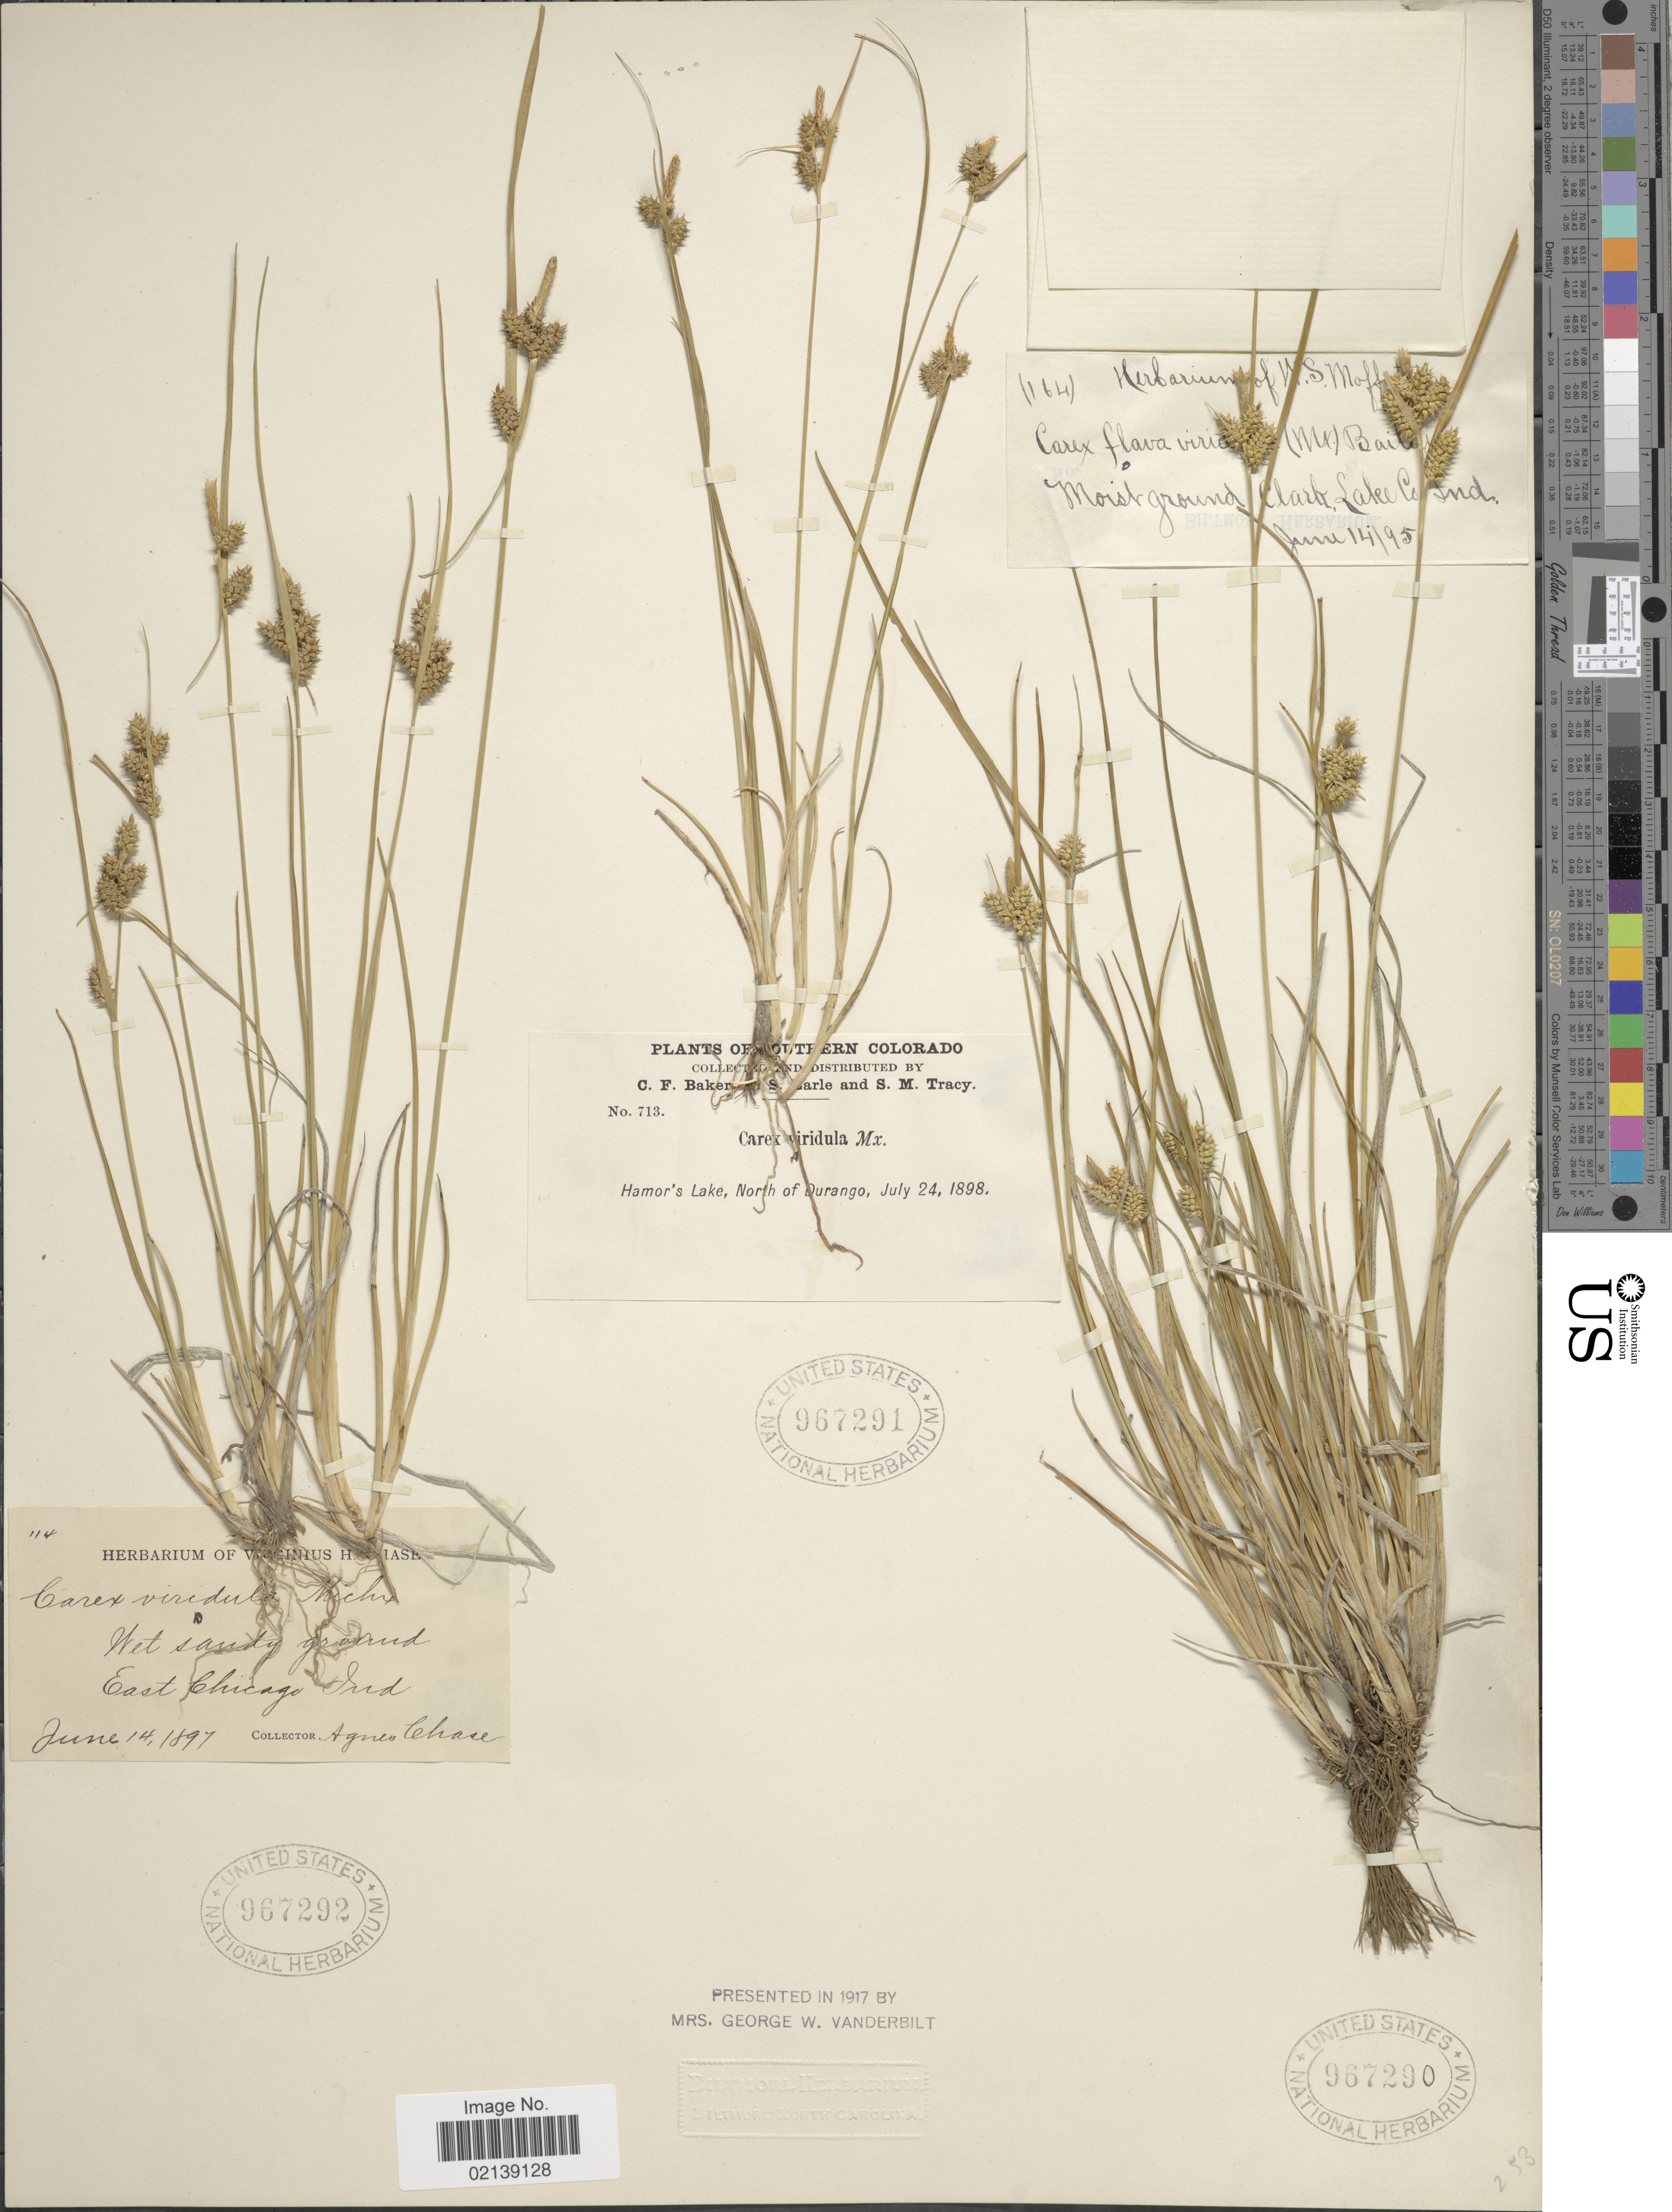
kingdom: Plantae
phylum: Tracheophyta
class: Liliopsida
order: Poales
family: Cyperaceae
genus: Carex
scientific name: Carex oederi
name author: Retz.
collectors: A. Chase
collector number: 114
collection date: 1897-06-14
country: United States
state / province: Indiana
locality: Wet sandy ground, East Chicago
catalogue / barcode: US 967292-3